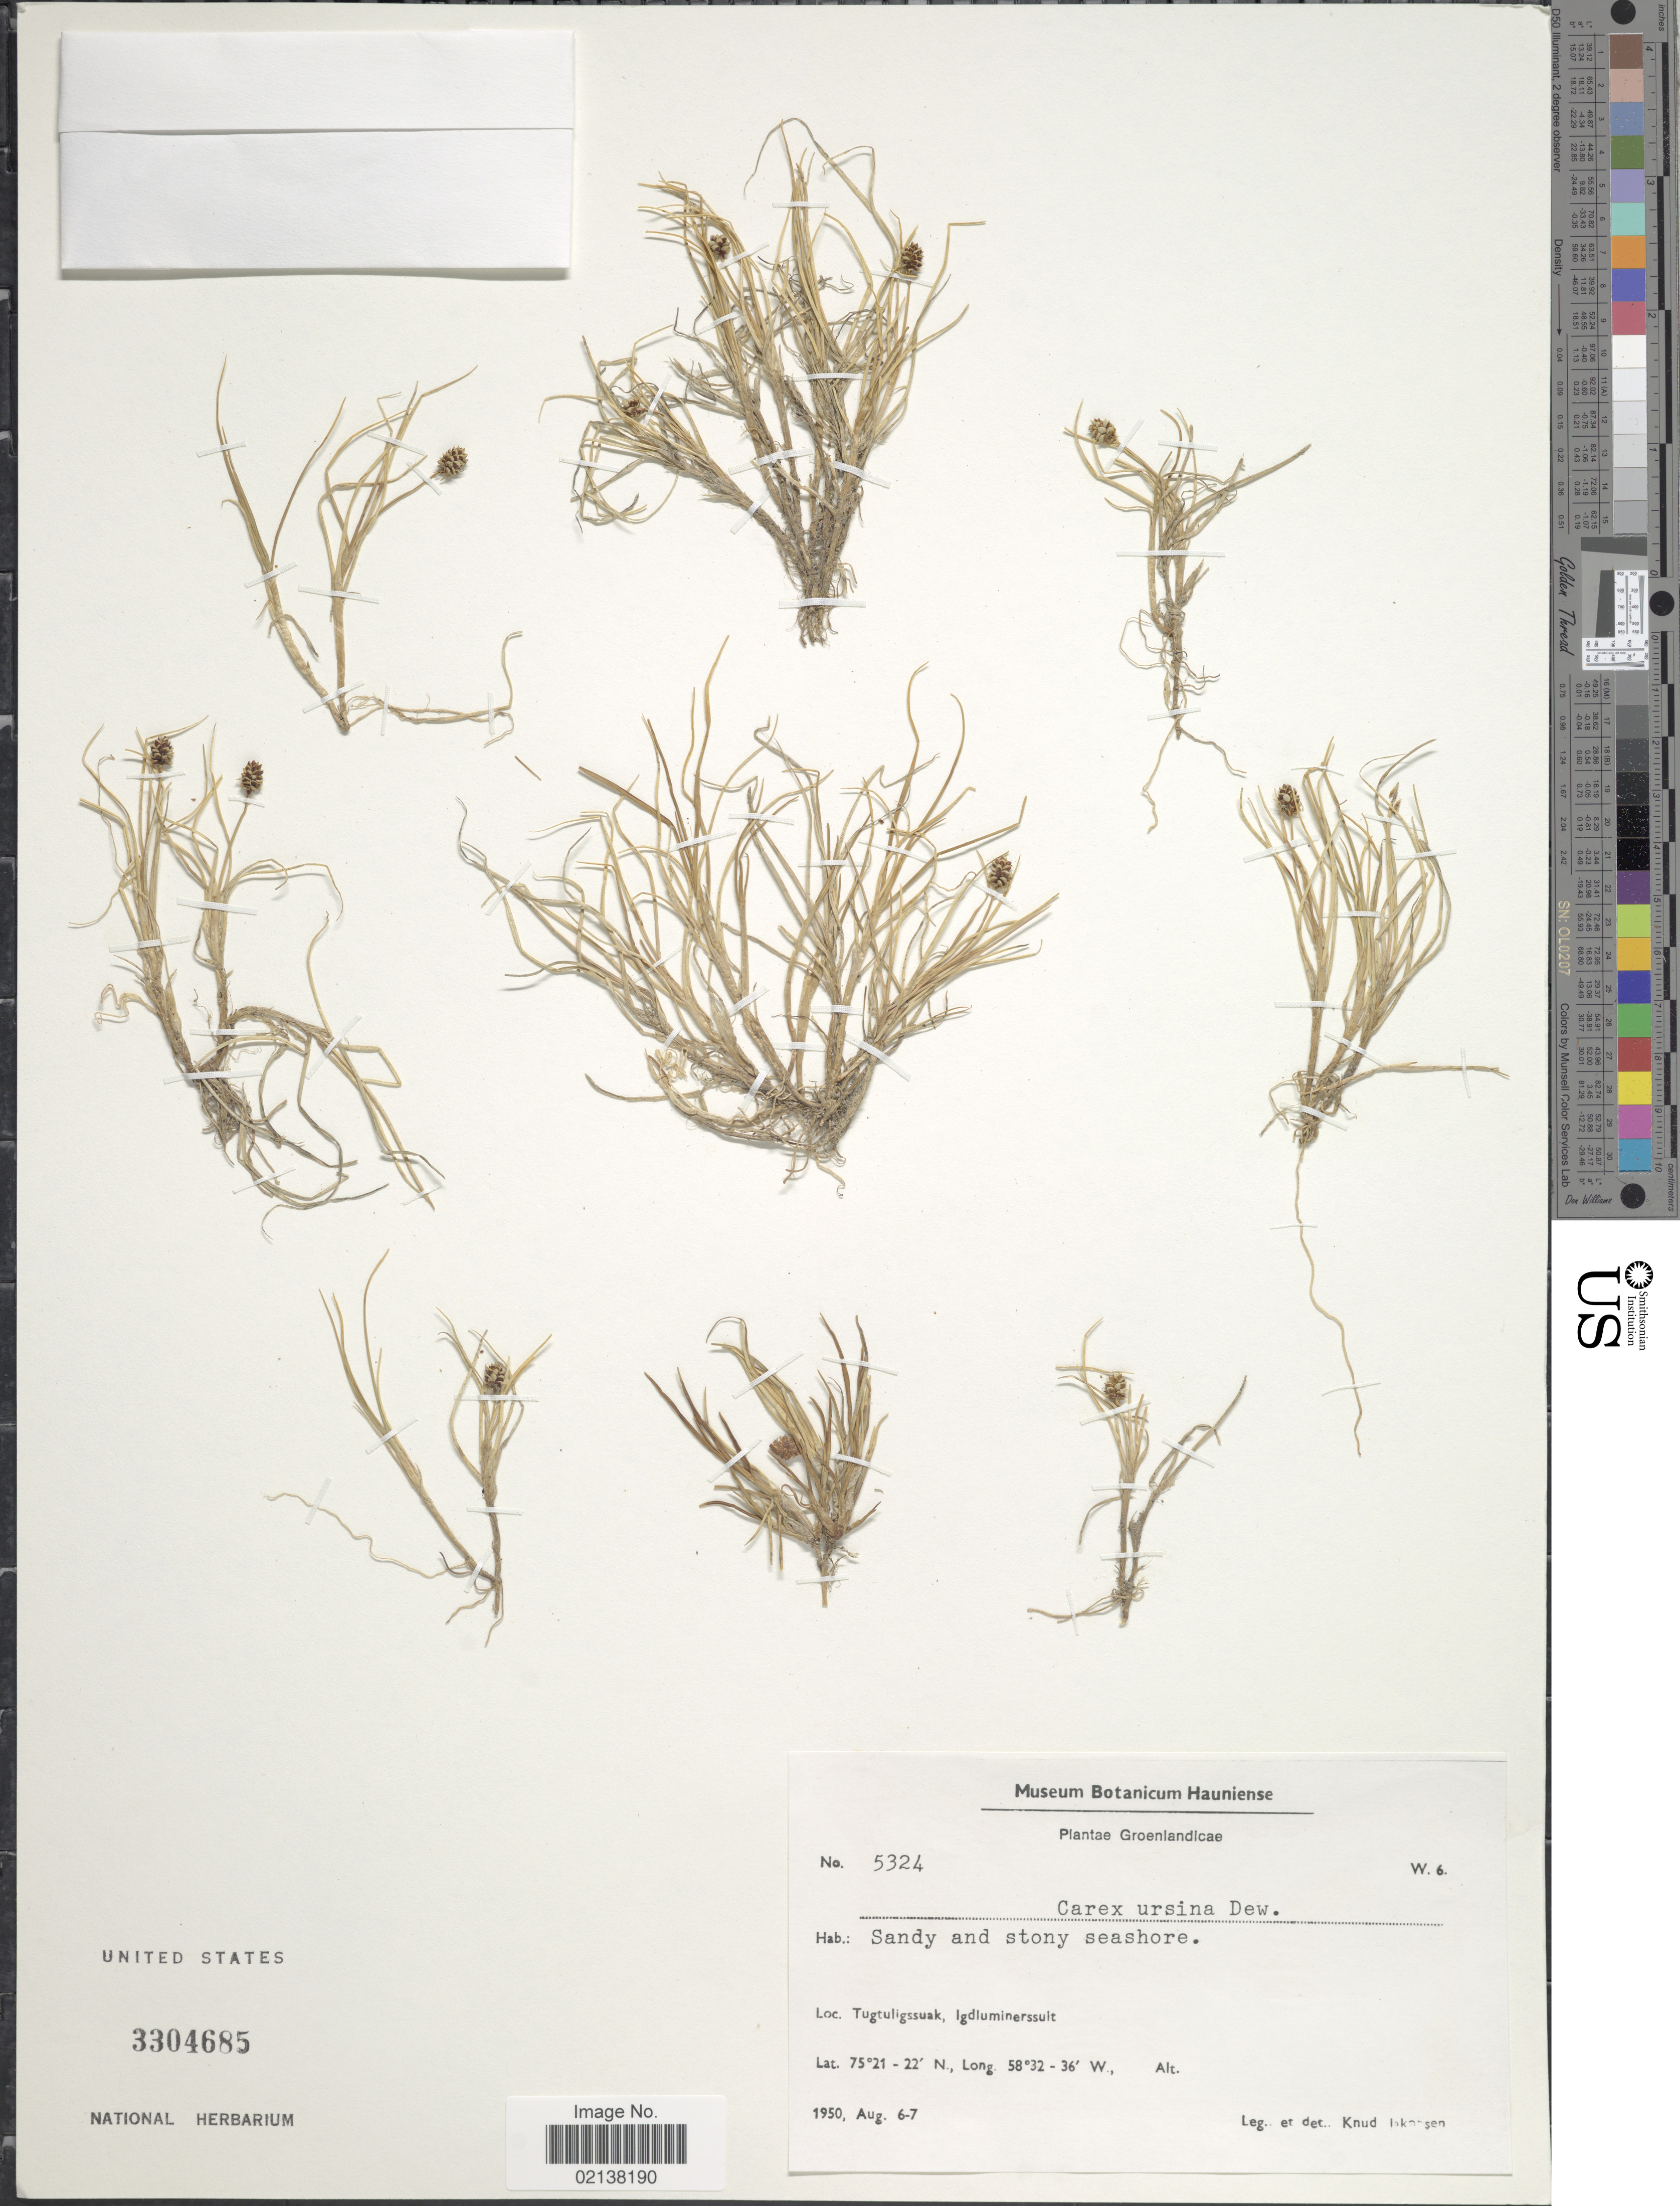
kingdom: Plantae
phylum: Tracheophyta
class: Liliopsida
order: Poales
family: Cyperaceae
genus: Carex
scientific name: Carex ursina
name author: Dewey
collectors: K. Jakobsen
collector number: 5324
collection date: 1950-08-06/1950-08-07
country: Greenland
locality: Groenlandicae. Tugtuligssuak, Igdluminerssult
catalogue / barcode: US 3304685